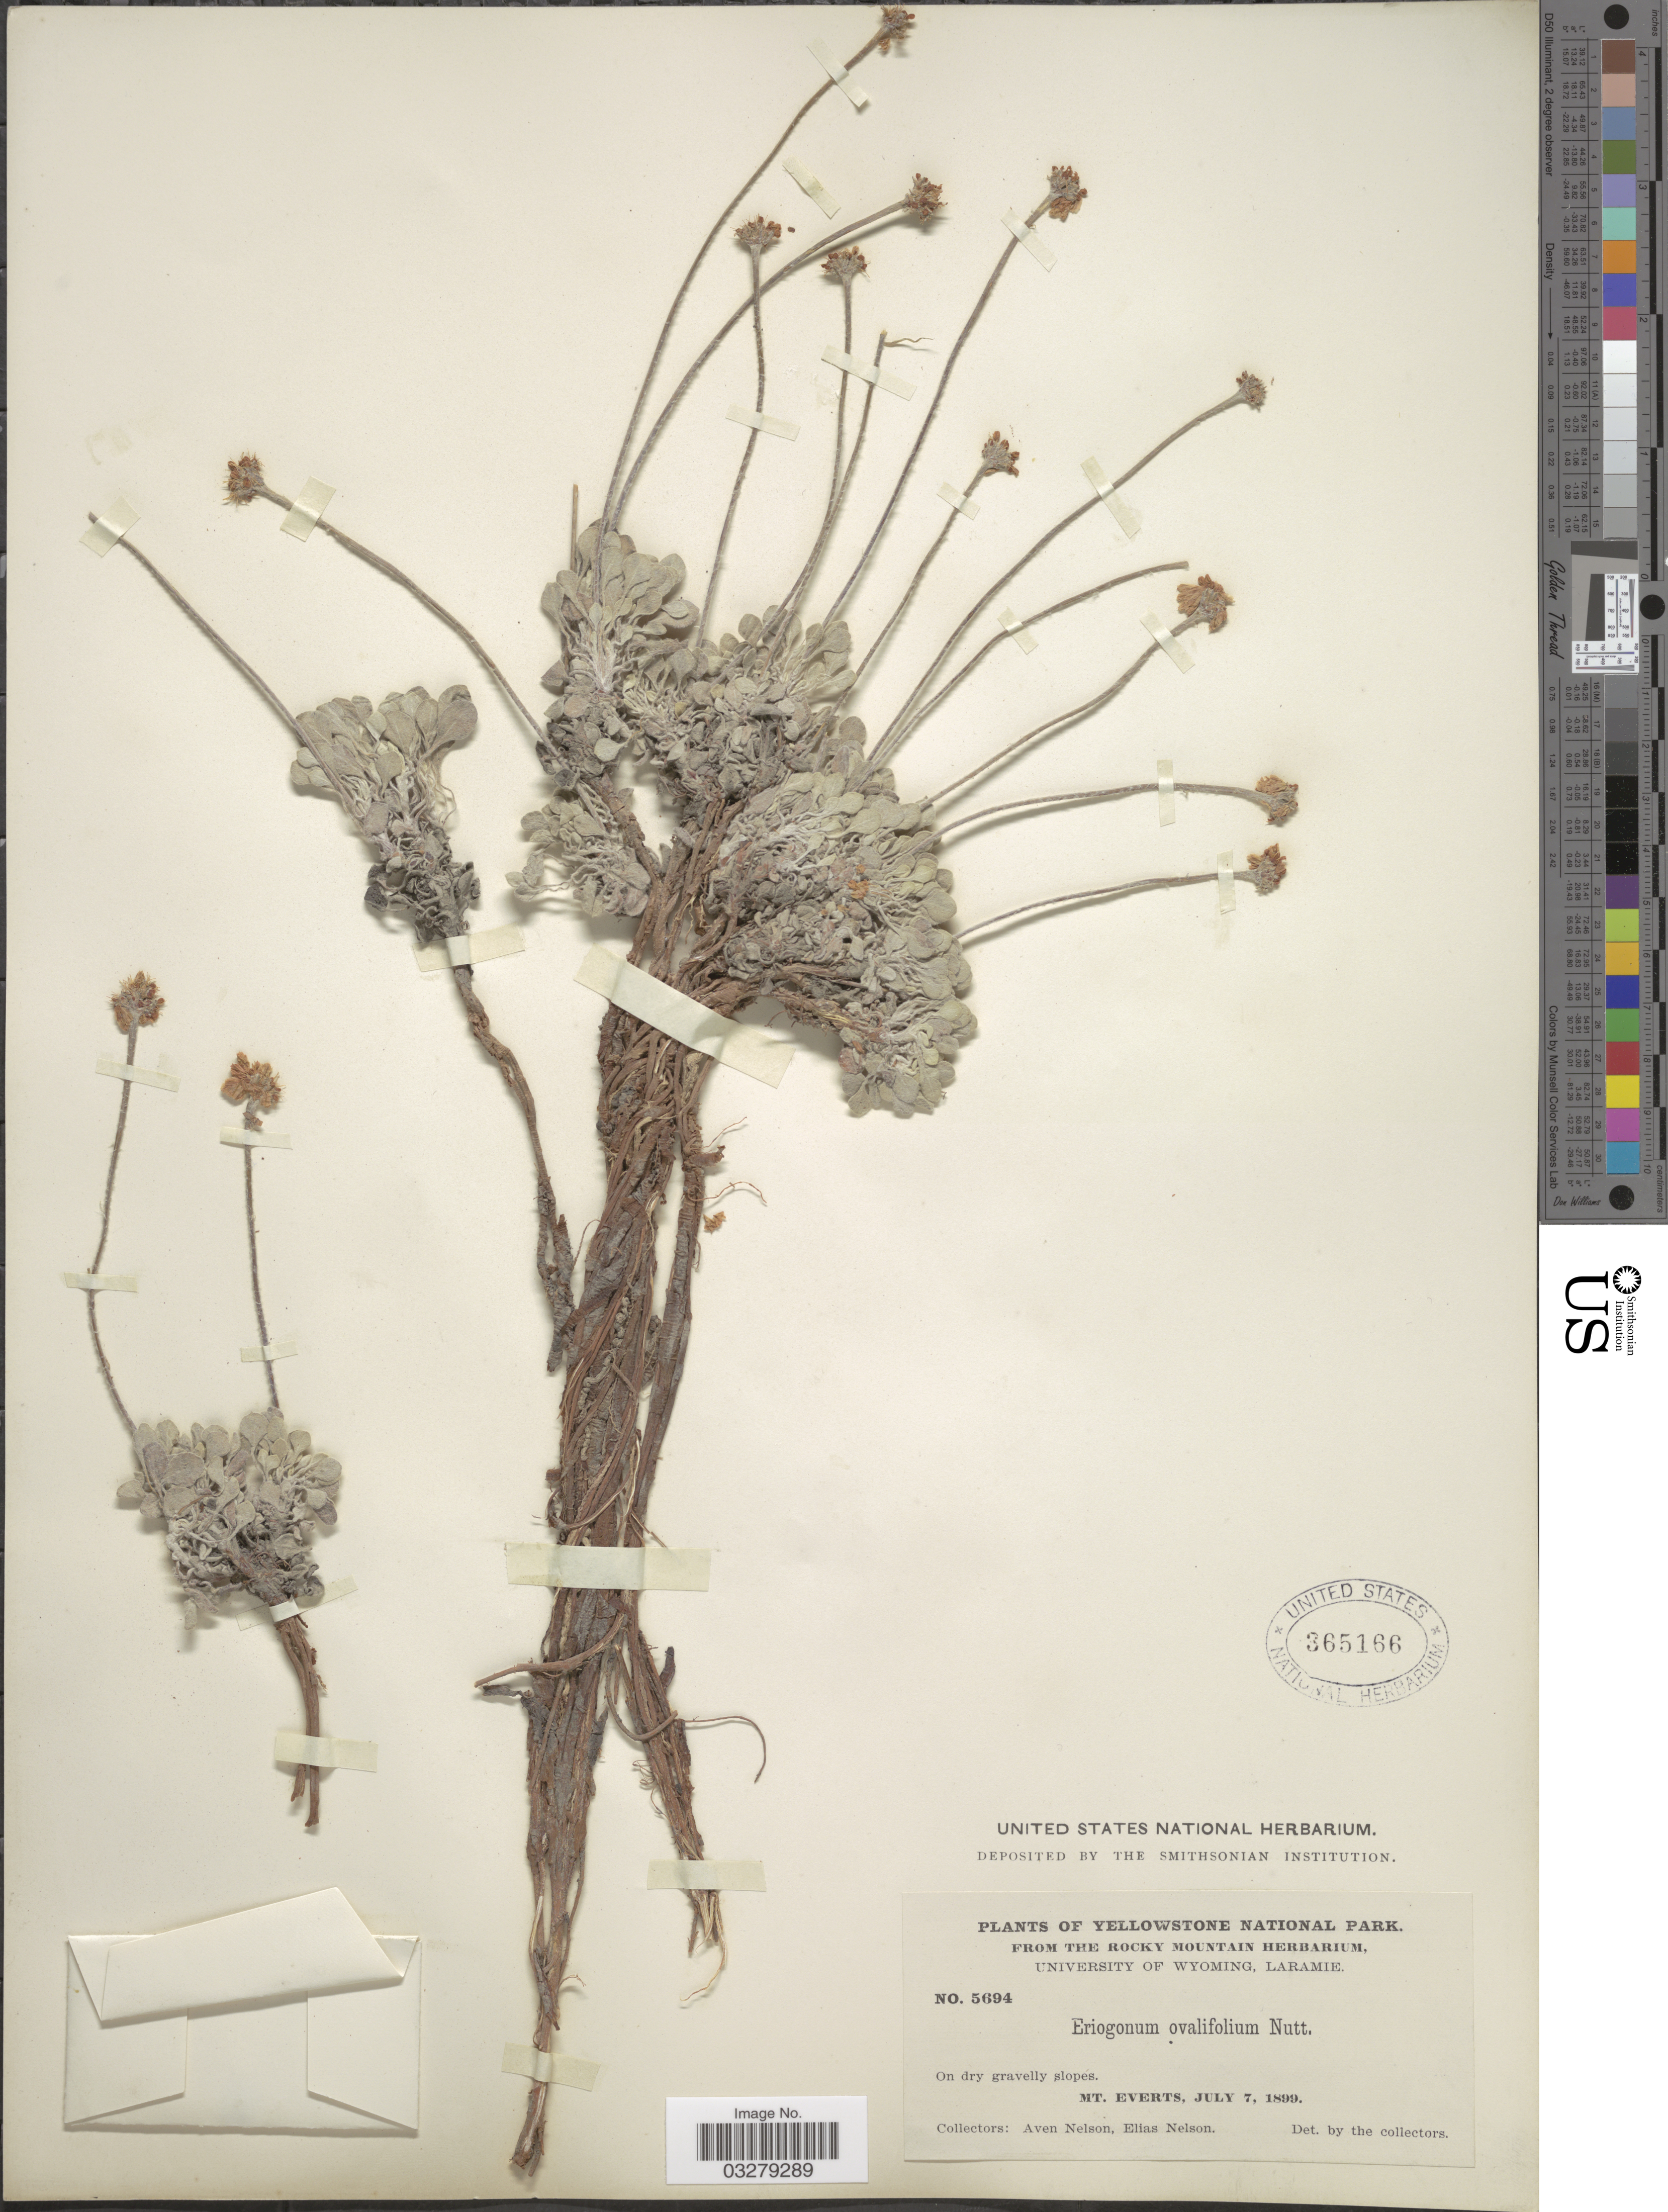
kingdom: Plantae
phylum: Tracheophyta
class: Magnoliopsida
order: Caryophyllales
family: Polygonaceae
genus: Eriogonum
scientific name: Eriogonum ovalifolium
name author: Nutt.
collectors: A. Nelson & E. Nelson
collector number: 5694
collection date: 1899-07-07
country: United States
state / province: Wyoming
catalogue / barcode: US 365166